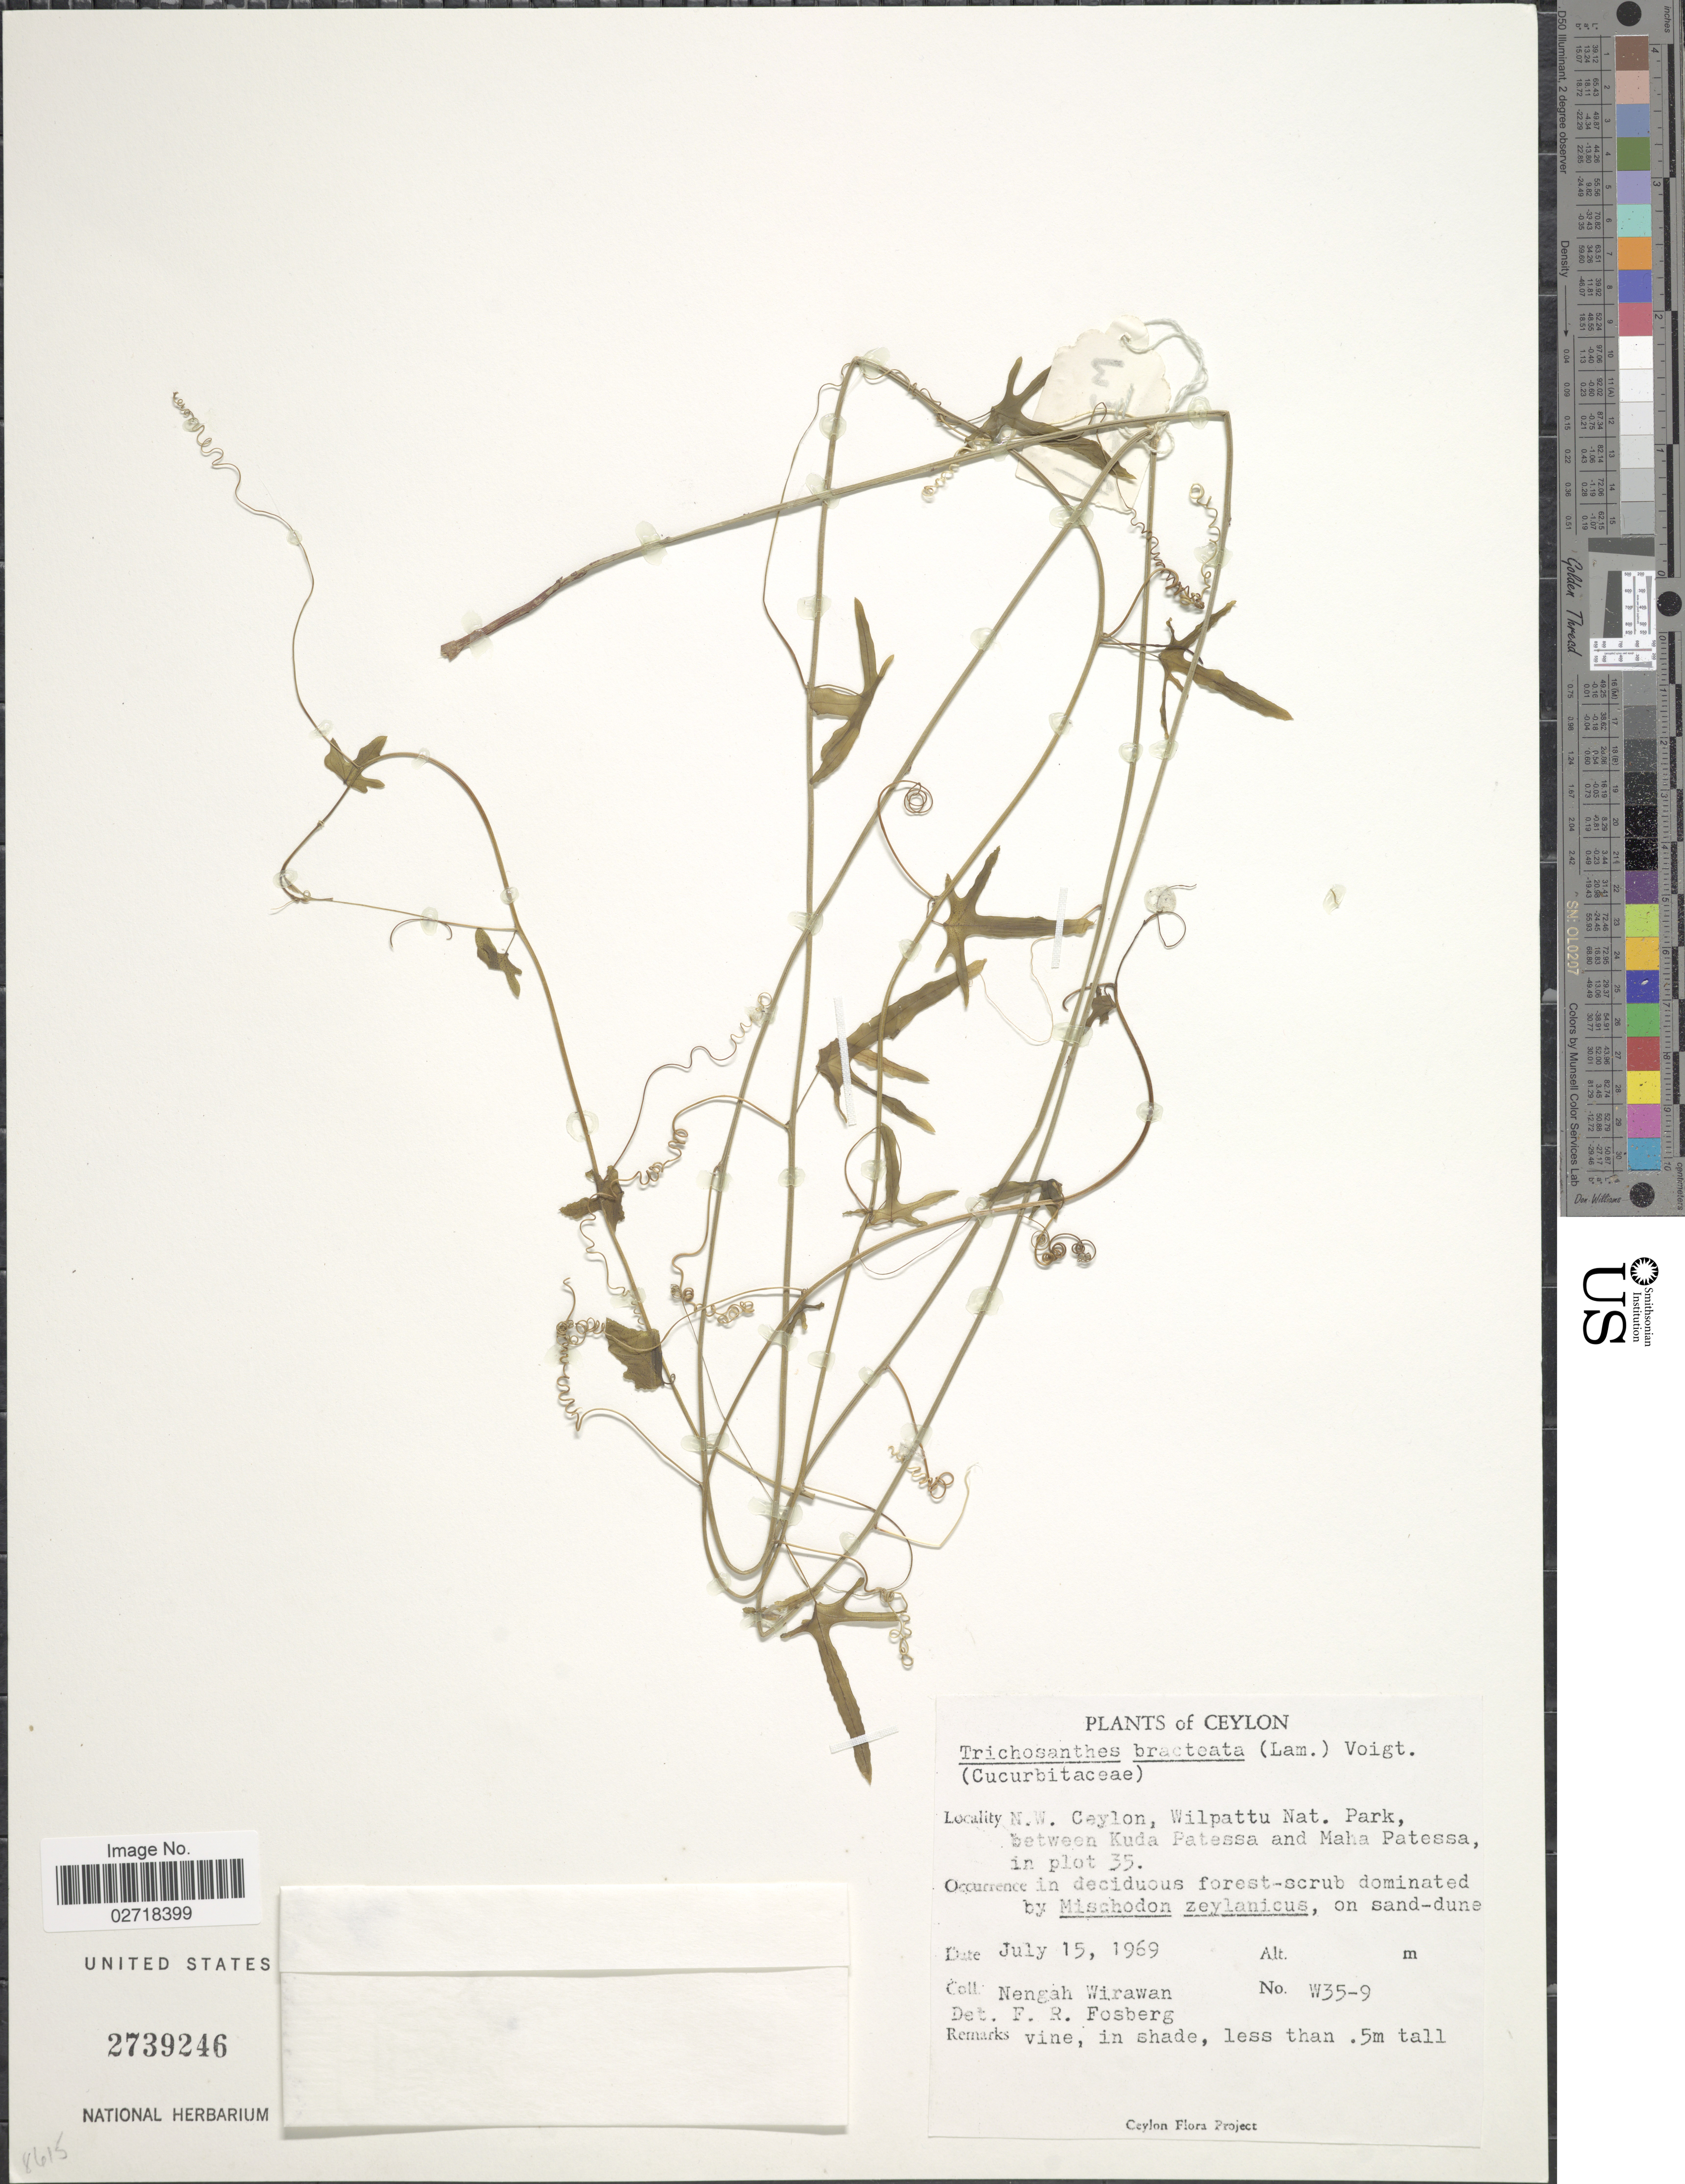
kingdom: Plantae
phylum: Tracheophyta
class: Magnoliopsida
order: Cucurbitales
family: Cucurbitaceae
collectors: N. Wirawan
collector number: W35-9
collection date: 1969-07-15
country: Sri Lanka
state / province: North Western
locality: Ceylon. Wilpattu Nat. Park. between Kuda Patessa and Maha Patessa, in plot 35.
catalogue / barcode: US 2739246